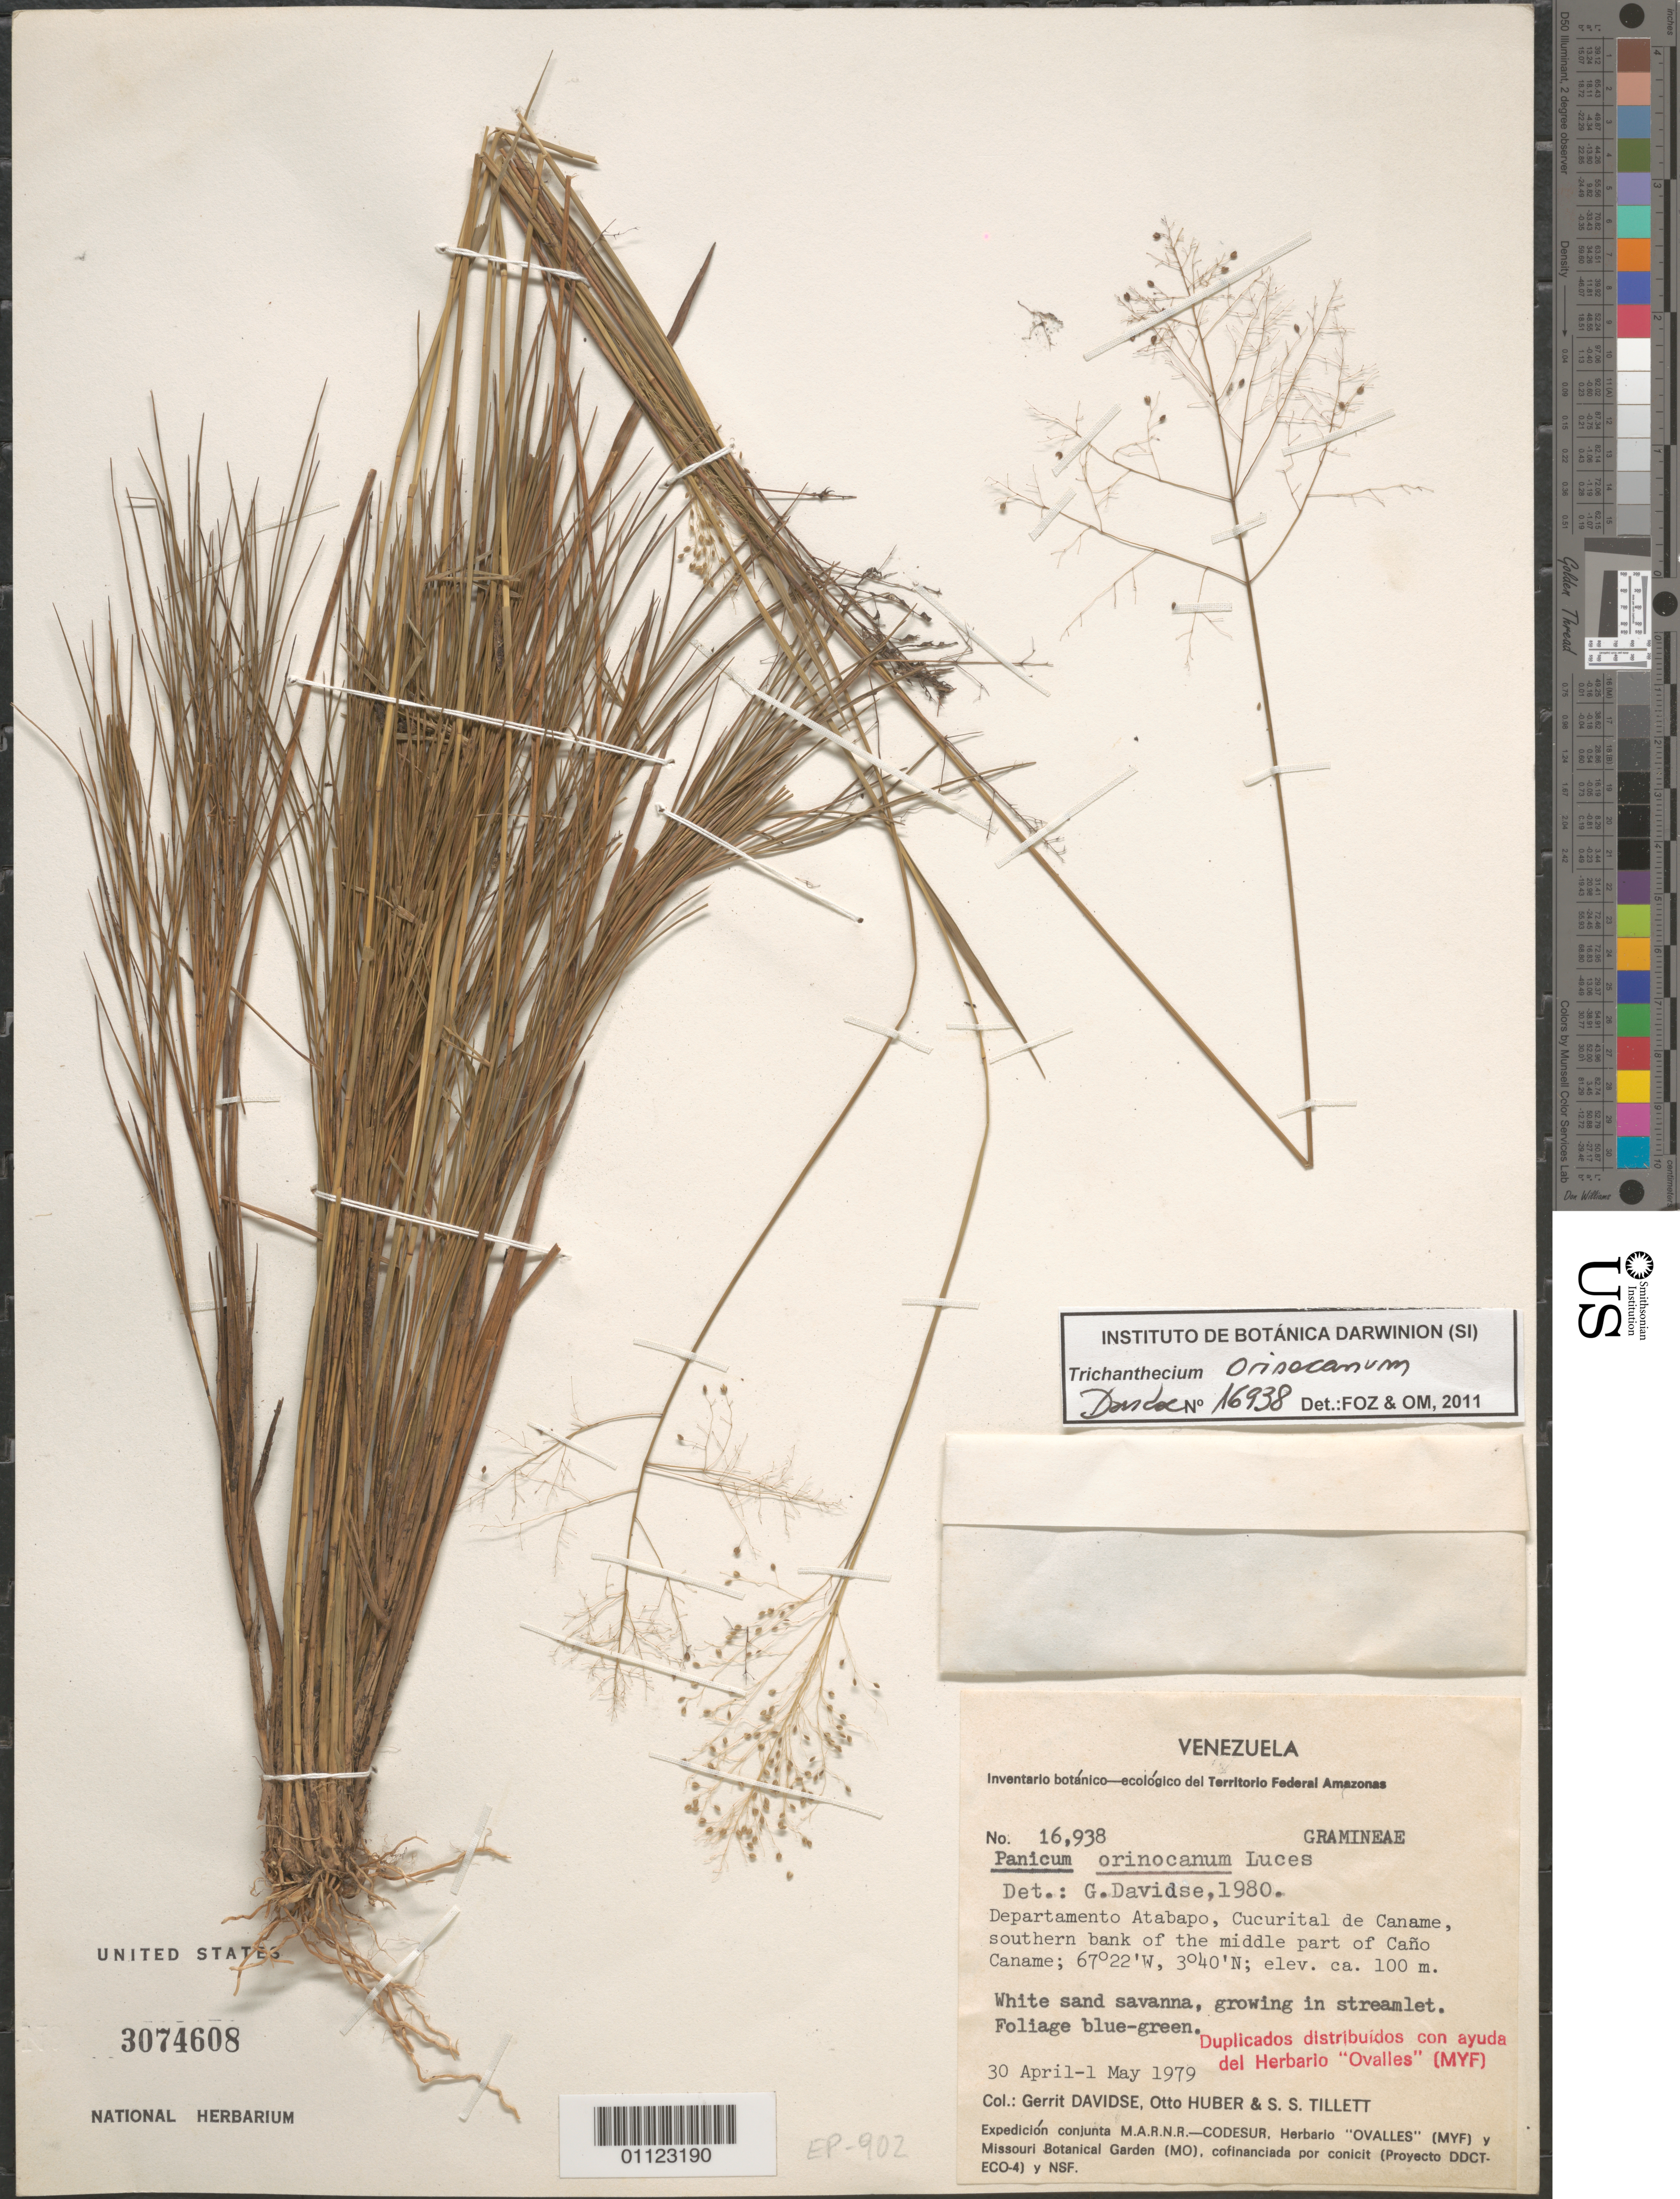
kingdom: Plantae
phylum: Tracheophyta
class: Liliopsida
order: Poales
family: Poaceae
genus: Trichanthecium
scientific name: Trichanthecium orinocanum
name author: (Luces) Zuloaga & Morrone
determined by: Zuloaga, F. O.; Morrone, O. N.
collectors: G. Davidse, O. Huber & S. S. Tillett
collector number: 16938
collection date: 1979-04-30/1979-05-01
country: Venezuela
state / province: Amazonas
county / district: Atabapo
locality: Cucurital de Caname, southern bank of the middlepart of Caño Caname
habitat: White sand savanna, growing in streamlet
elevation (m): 100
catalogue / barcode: US 3074608